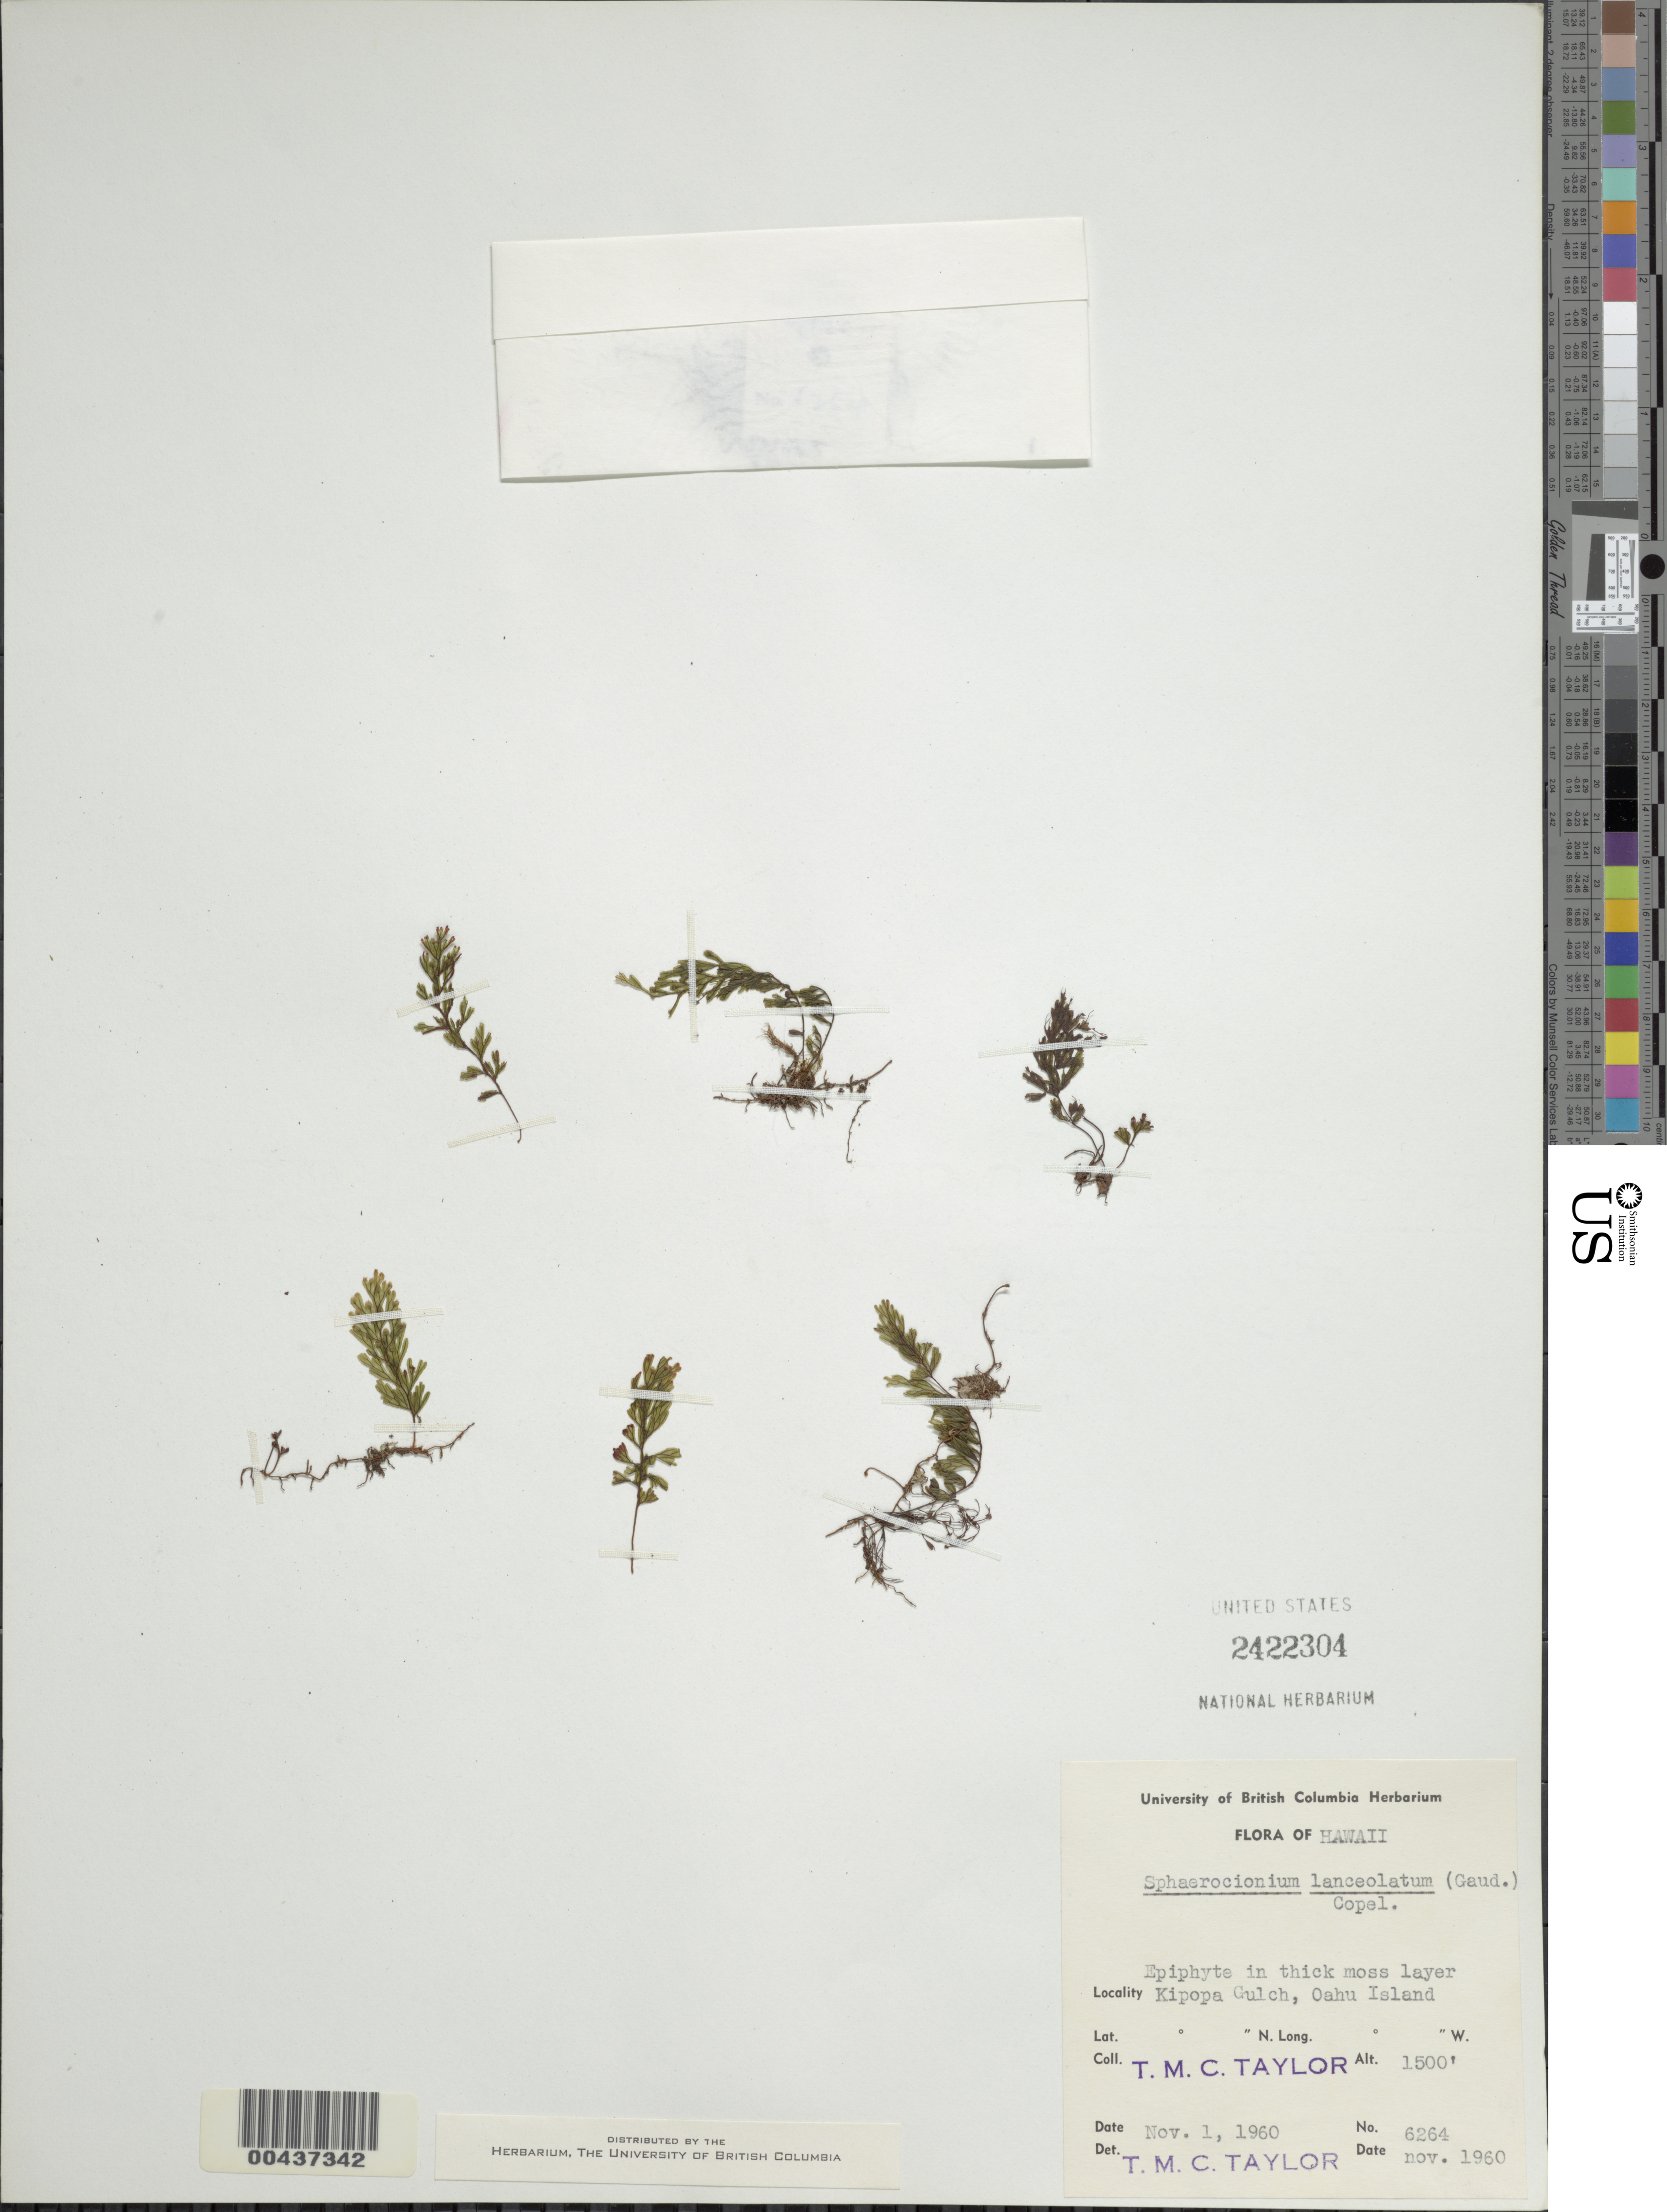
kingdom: Plantae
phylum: Tracheophyta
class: Polypodiopsida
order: Hymenophyllales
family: Hymenophyllaceae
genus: Hymenophyllum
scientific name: Hymenophyllum lanceolatum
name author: Hook. & Arn.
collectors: T. M. C. Taylor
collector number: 6264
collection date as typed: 1 Nov 1960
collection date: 1960-11-01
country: United States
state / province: Hawaii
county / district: Honolulu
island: Oahu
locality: Kipopa Gulch, Oahu Island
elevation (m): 457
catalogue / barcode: US 2422304